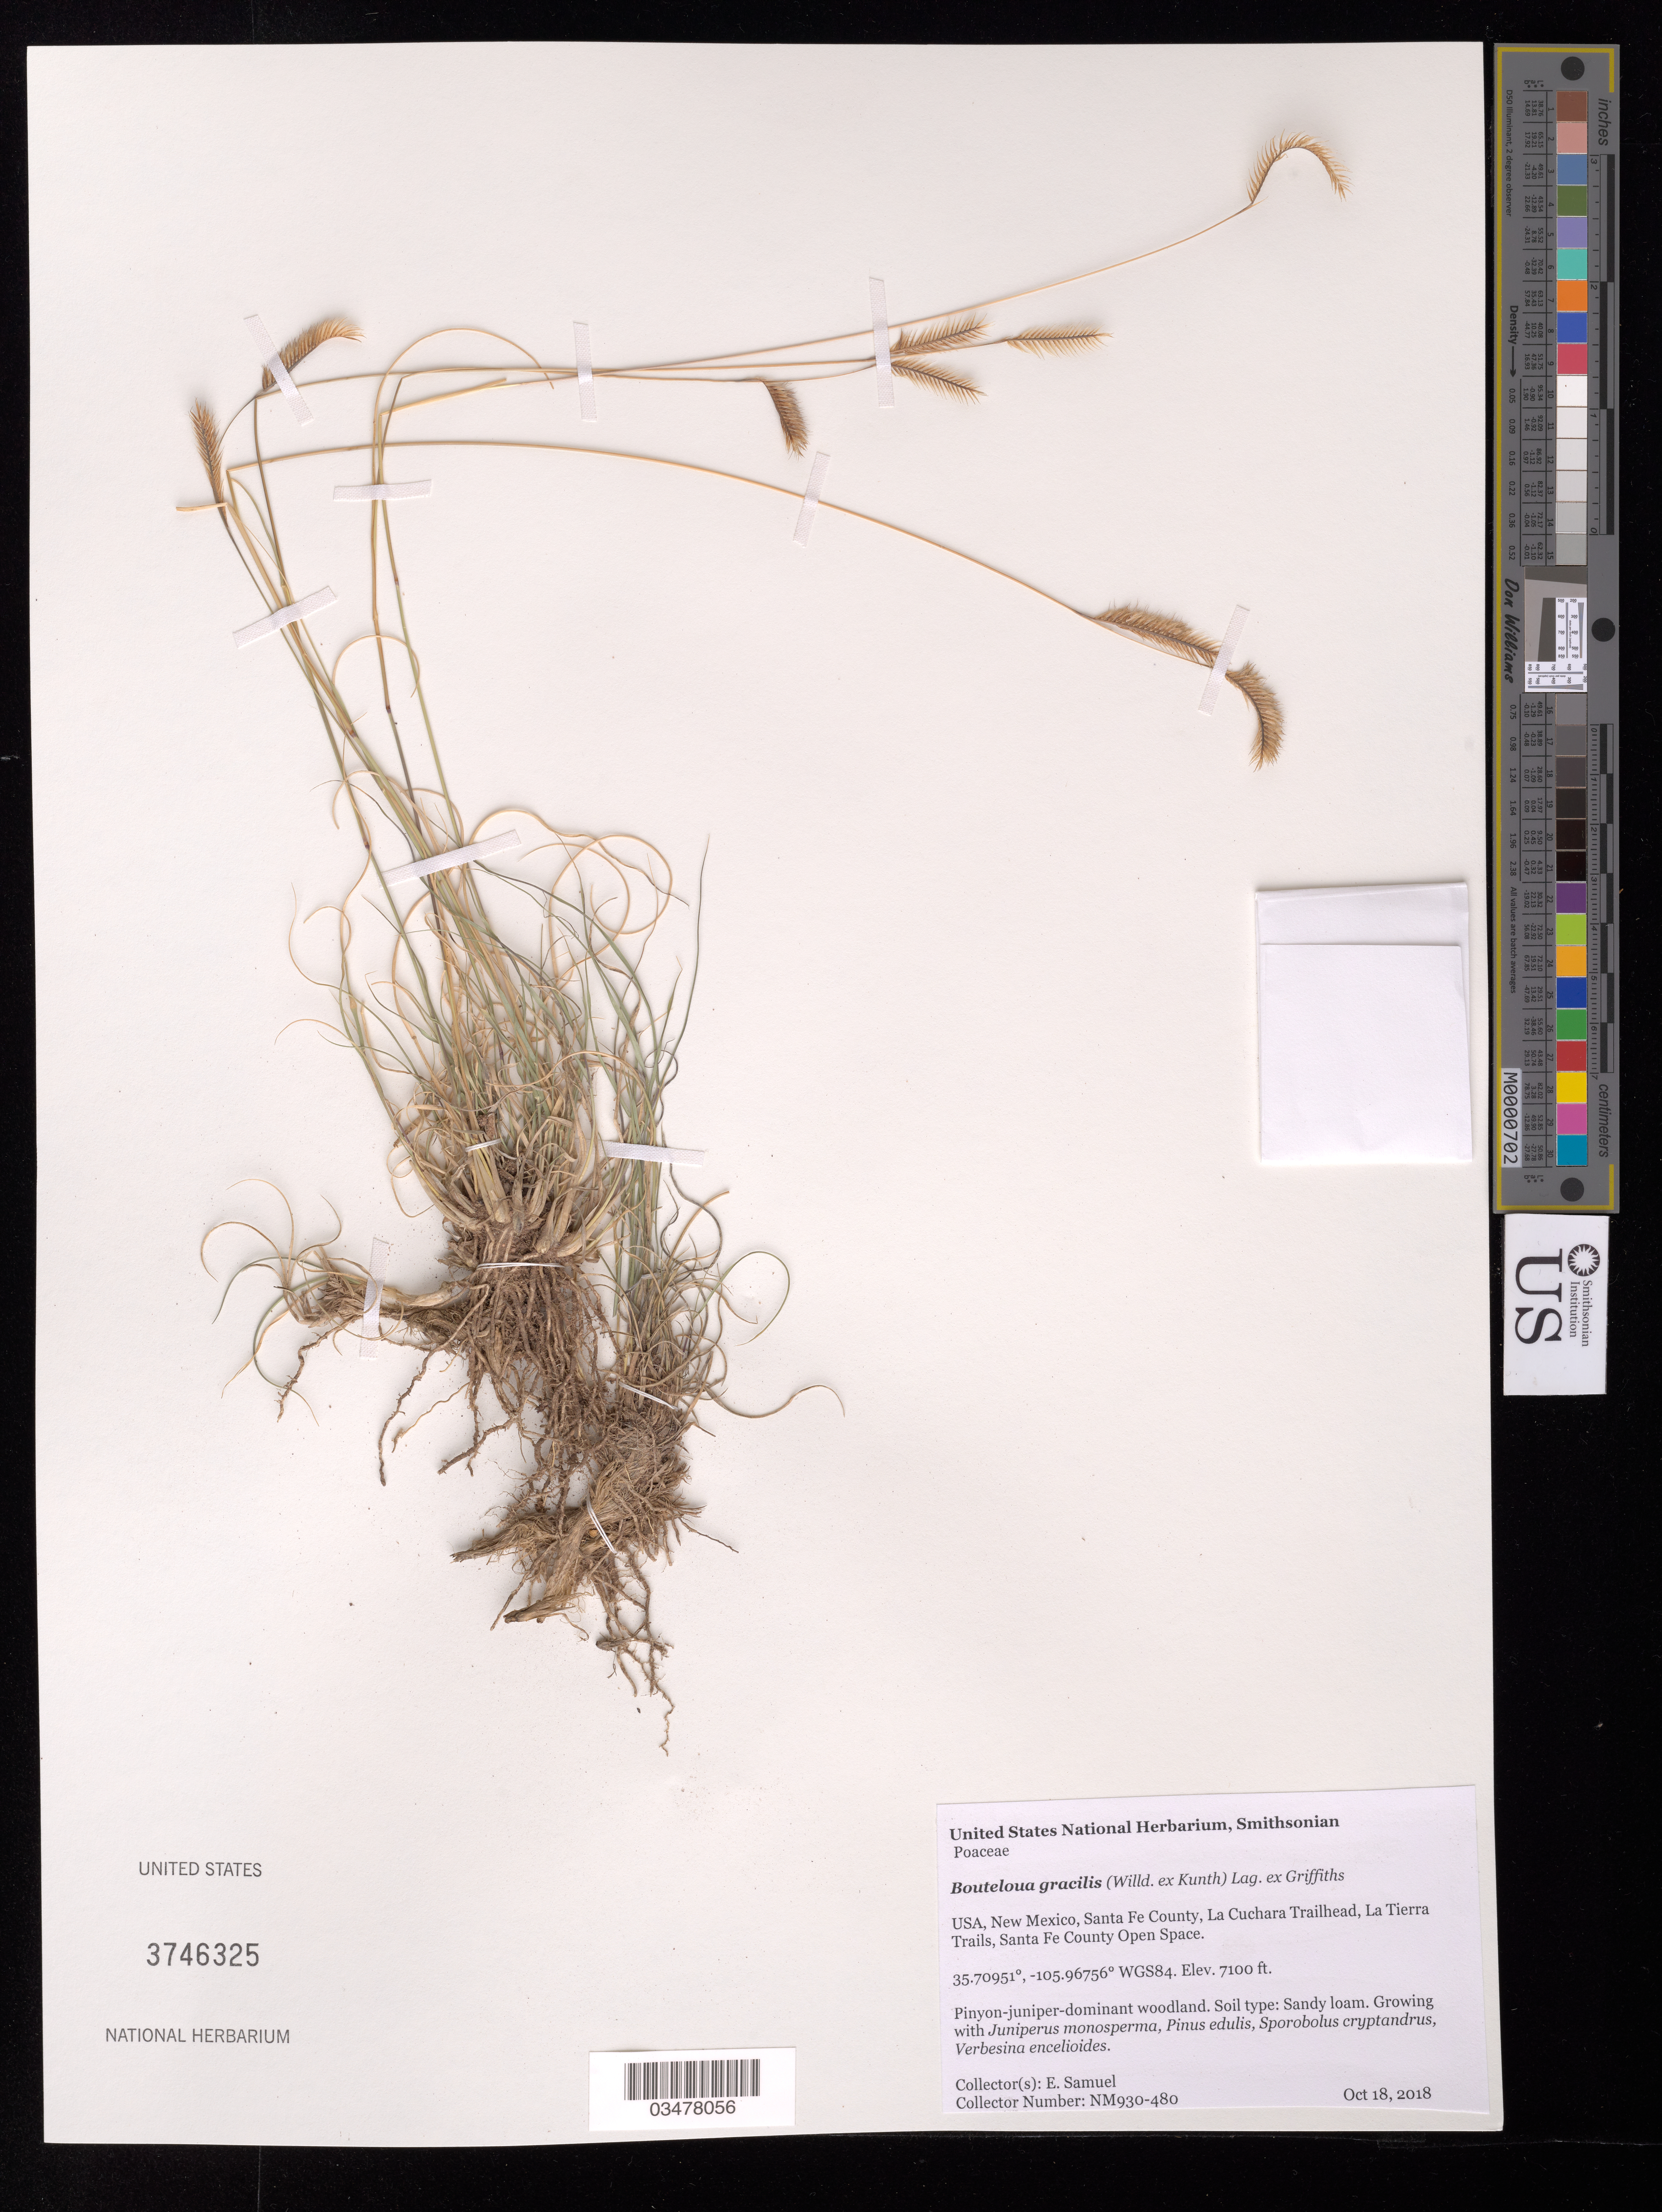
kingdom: Plantae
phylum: Tracheophyta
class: Liliopsida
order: Poales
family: Poaceae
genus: Bouteloua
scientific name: Bouteloua gracilis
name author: (Kunth) Lag. ex Griffiths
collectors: E. Samuel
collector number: NM930-480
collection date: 2018-10-18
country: United States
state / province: New Mexico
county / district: Santa Fe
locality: La Tierra Trails, La Cuchara Trailhead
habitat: Sandy loam. Pinyon-juniper dominant woodland. With Juniperus monosperma, Pinus edulis, Sphaeralcea sp., etc.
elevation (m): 2164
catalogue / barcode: US 3746325